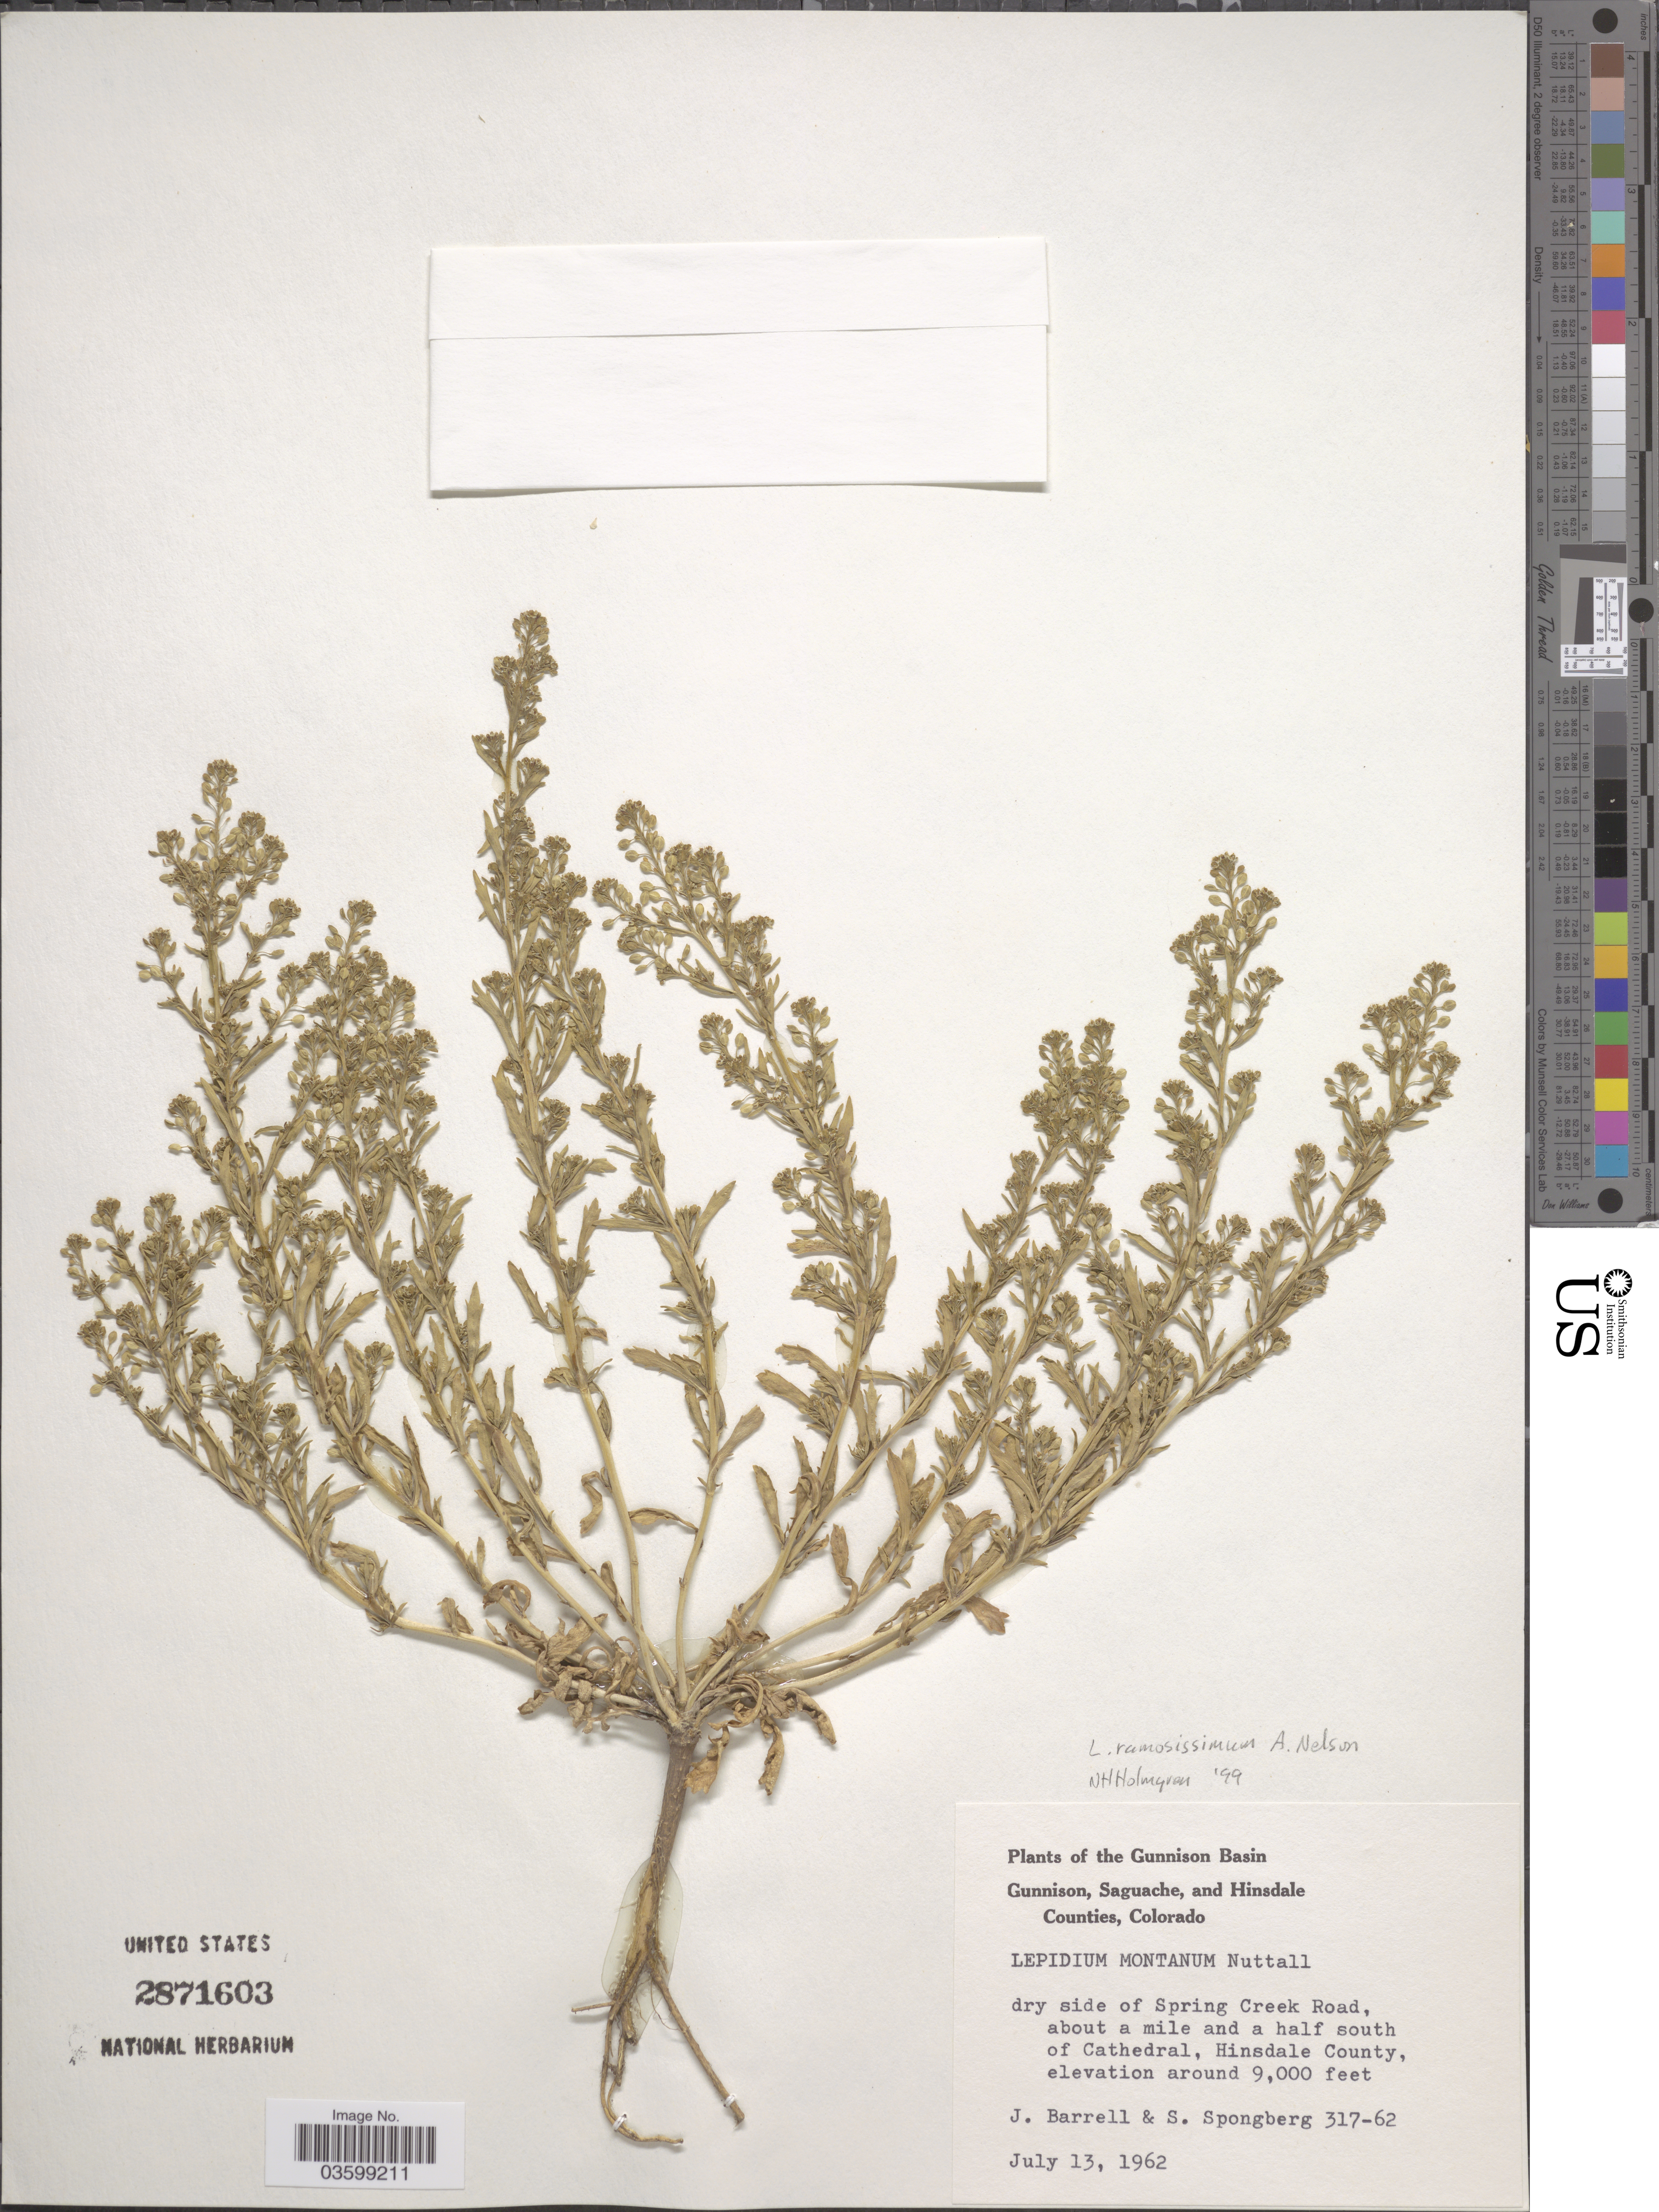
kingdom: Plantae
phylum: Tracheophyta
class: Magnoliopsida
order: Brassicales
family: Brassicaceae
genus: Lepidium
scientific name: Lepidium ramosissimum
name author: A. Nelson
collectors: J. Barrell & S. A.Spongberg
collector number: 317-62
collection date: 1962-07-13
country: United States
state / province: Colorado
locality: The Gunnison Basin. Dry side of Spring Creek Road, about a mile and a half south of Cathedral, Hinsdale County.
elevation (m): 2743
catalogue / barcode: US 2871603